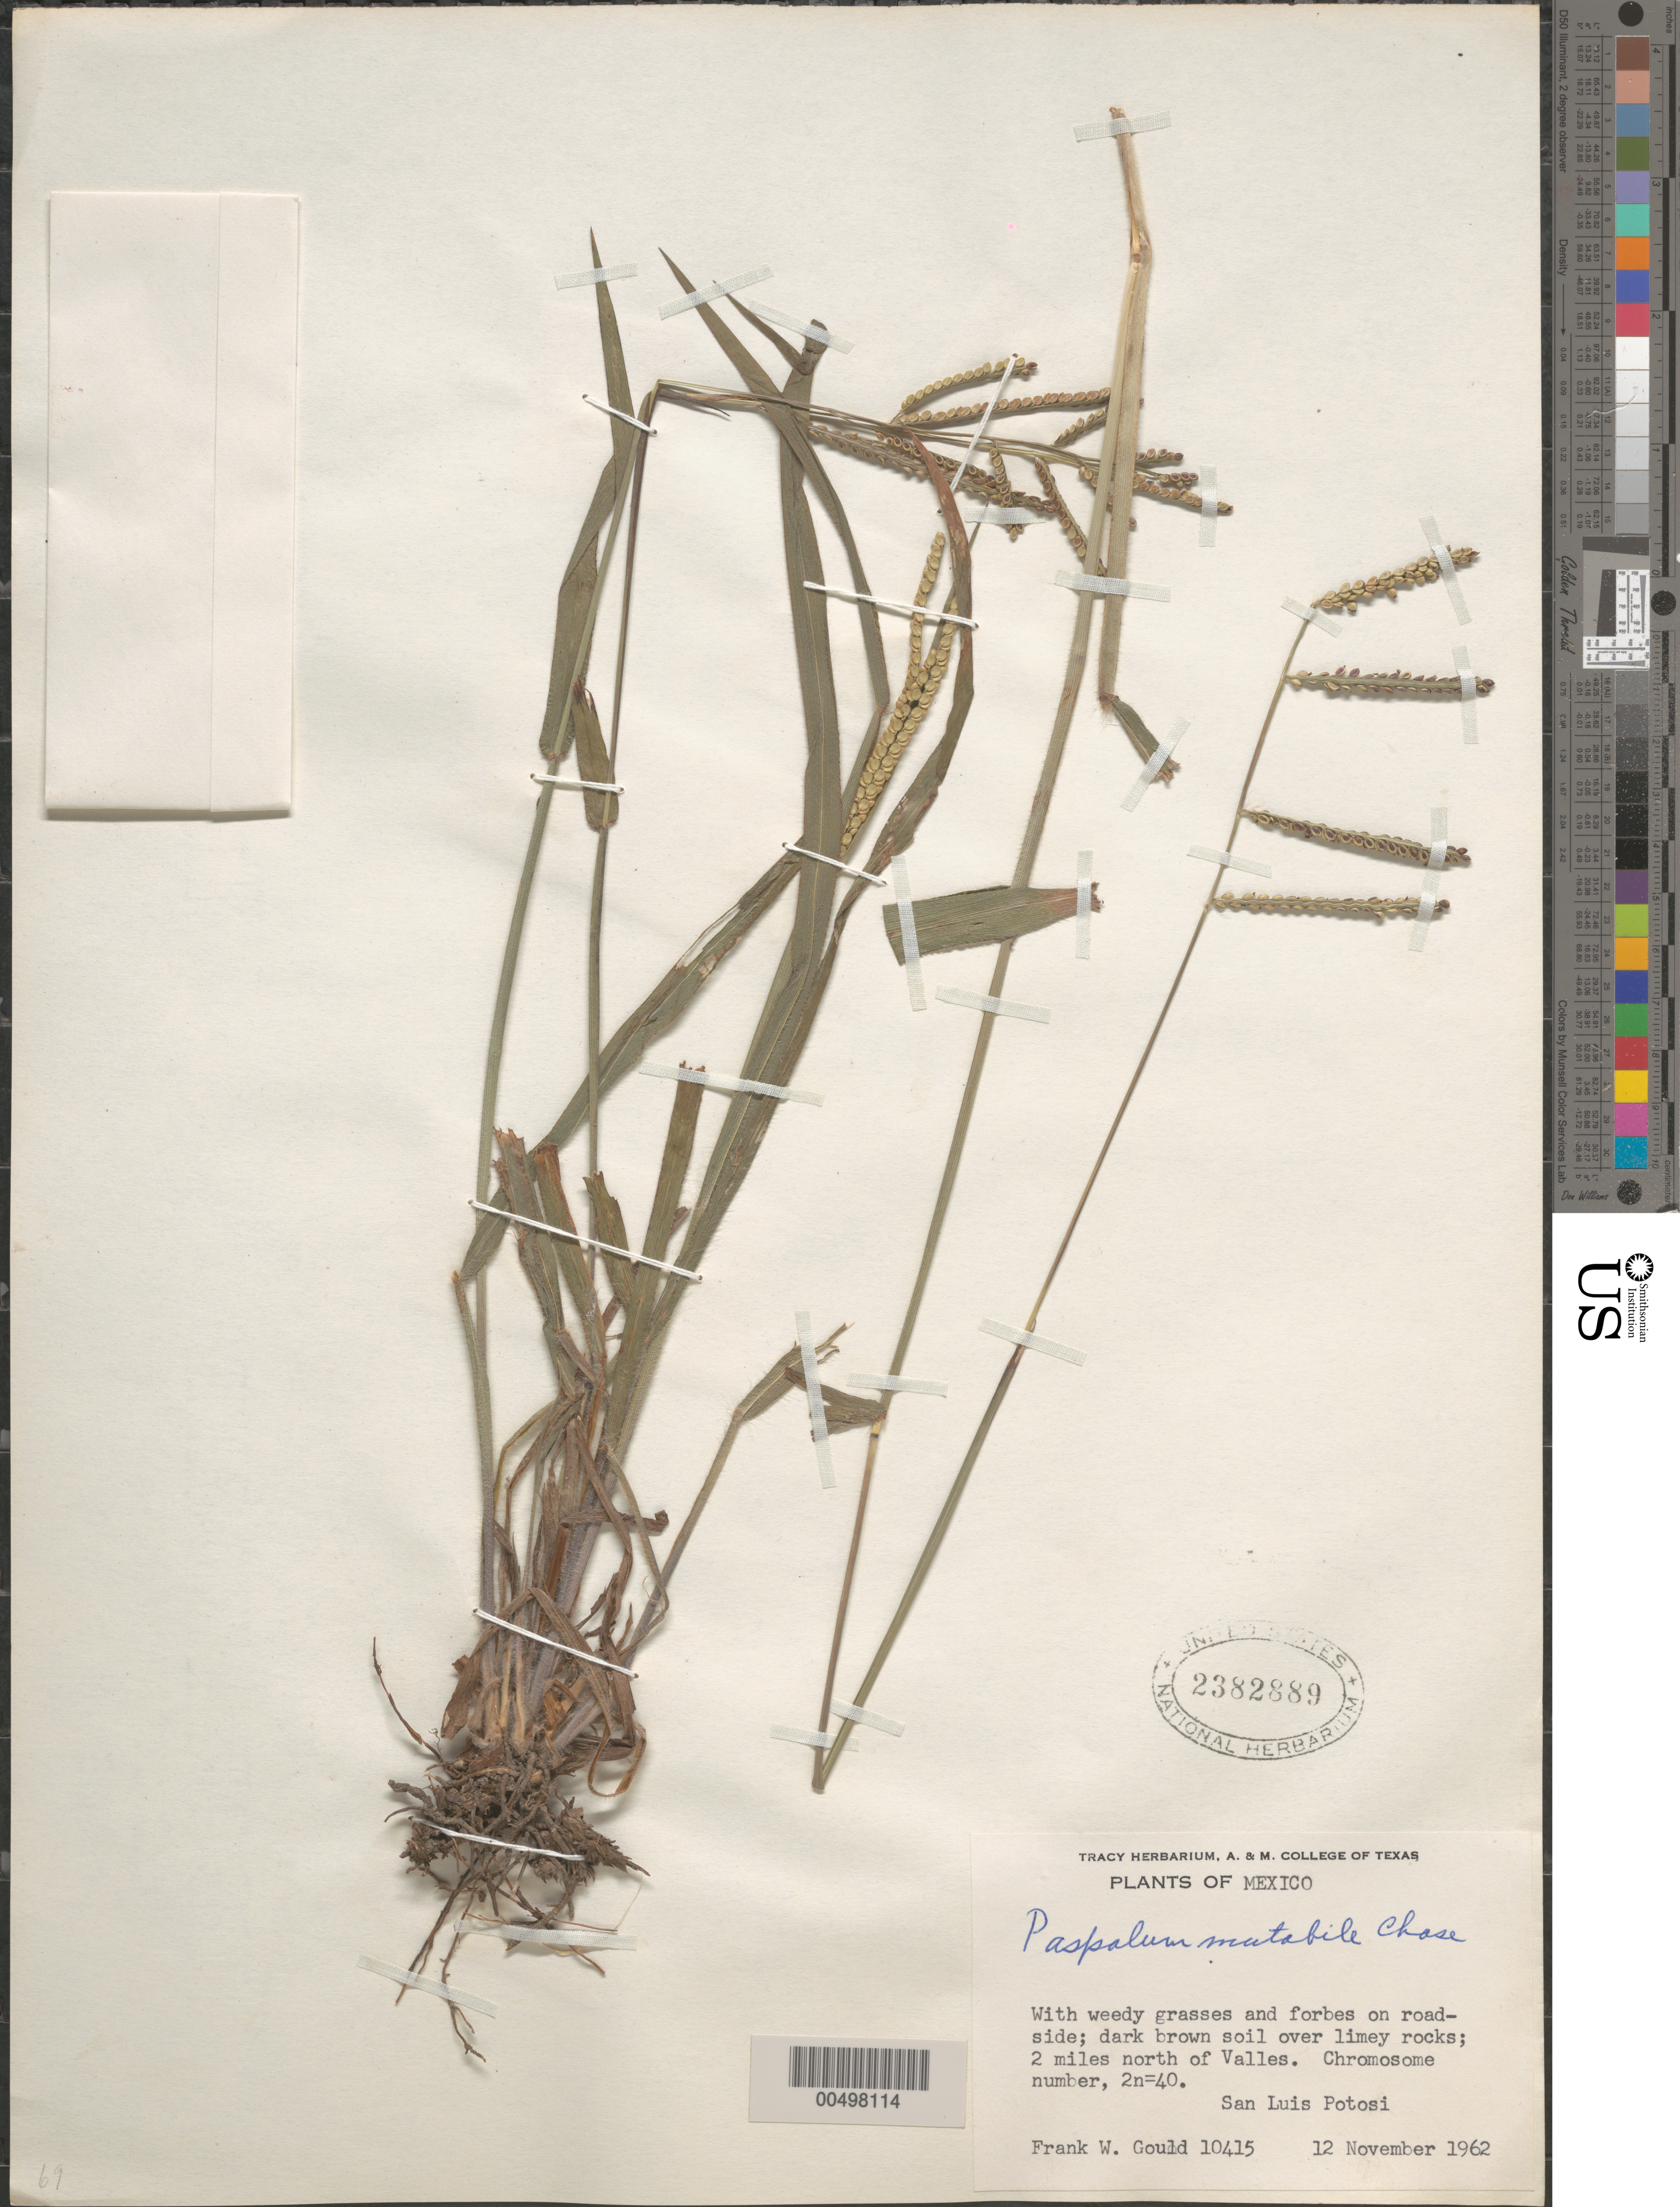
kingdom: Plantae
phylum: Tracheophyta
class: Liliopsida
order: Poales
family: Poaceae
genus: Paspalum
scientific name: Paspalum mutabile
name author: Chase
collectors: F. W. Gould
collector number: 10415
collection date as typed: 12 Nov 1962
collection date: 1962-11-12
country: Mexico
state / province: San Luis Potosi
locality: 2 mi N of Valles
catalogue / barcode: US 2382889